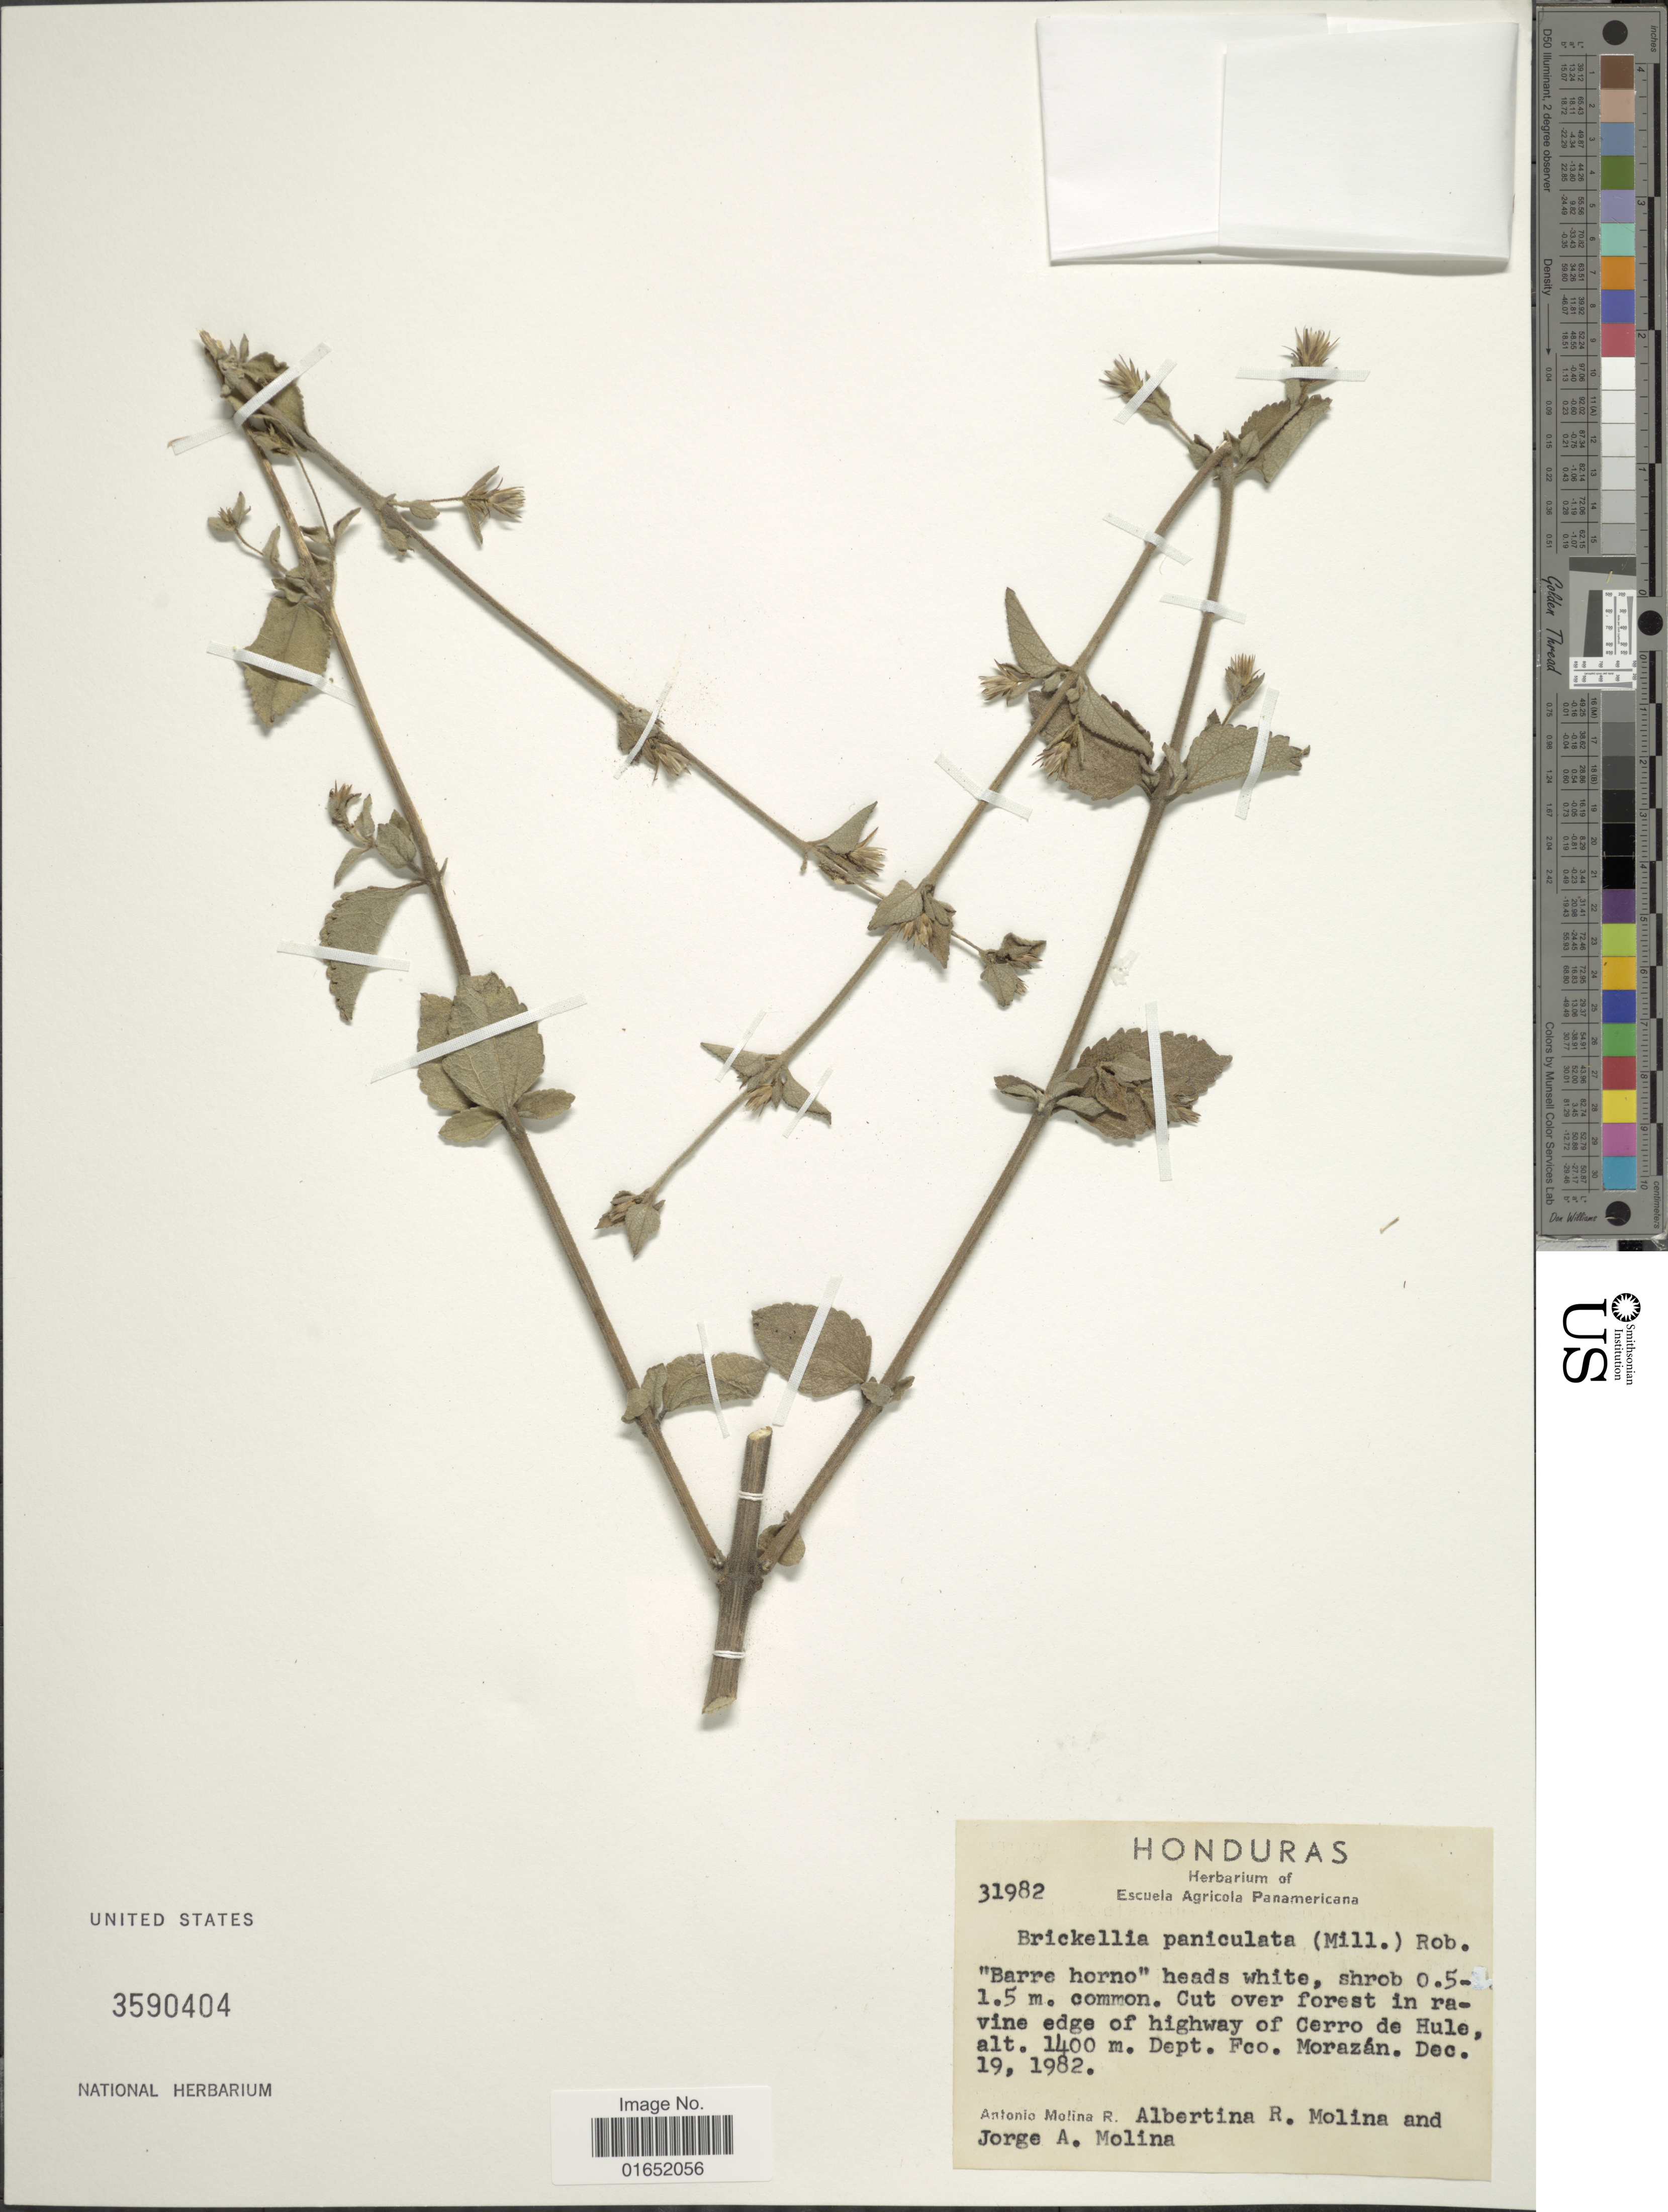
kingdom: Plantae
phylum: Tracheophyta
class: Magnoliopsida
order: Asterales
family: Asteraceae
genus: Brickellia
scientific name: Brickellia paniculata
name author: (Mill.) B.L. Rob.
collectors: A. Molina R., A. R. Molina & J. A. Molina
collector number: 31982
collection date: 1982-12-19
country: Honduras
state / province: Fco. Morazán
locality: Cut over forest in ravine edge of highway of Cerro de Hule, Dept. Fco Morazán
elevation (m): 1400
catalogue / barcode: US 3590404